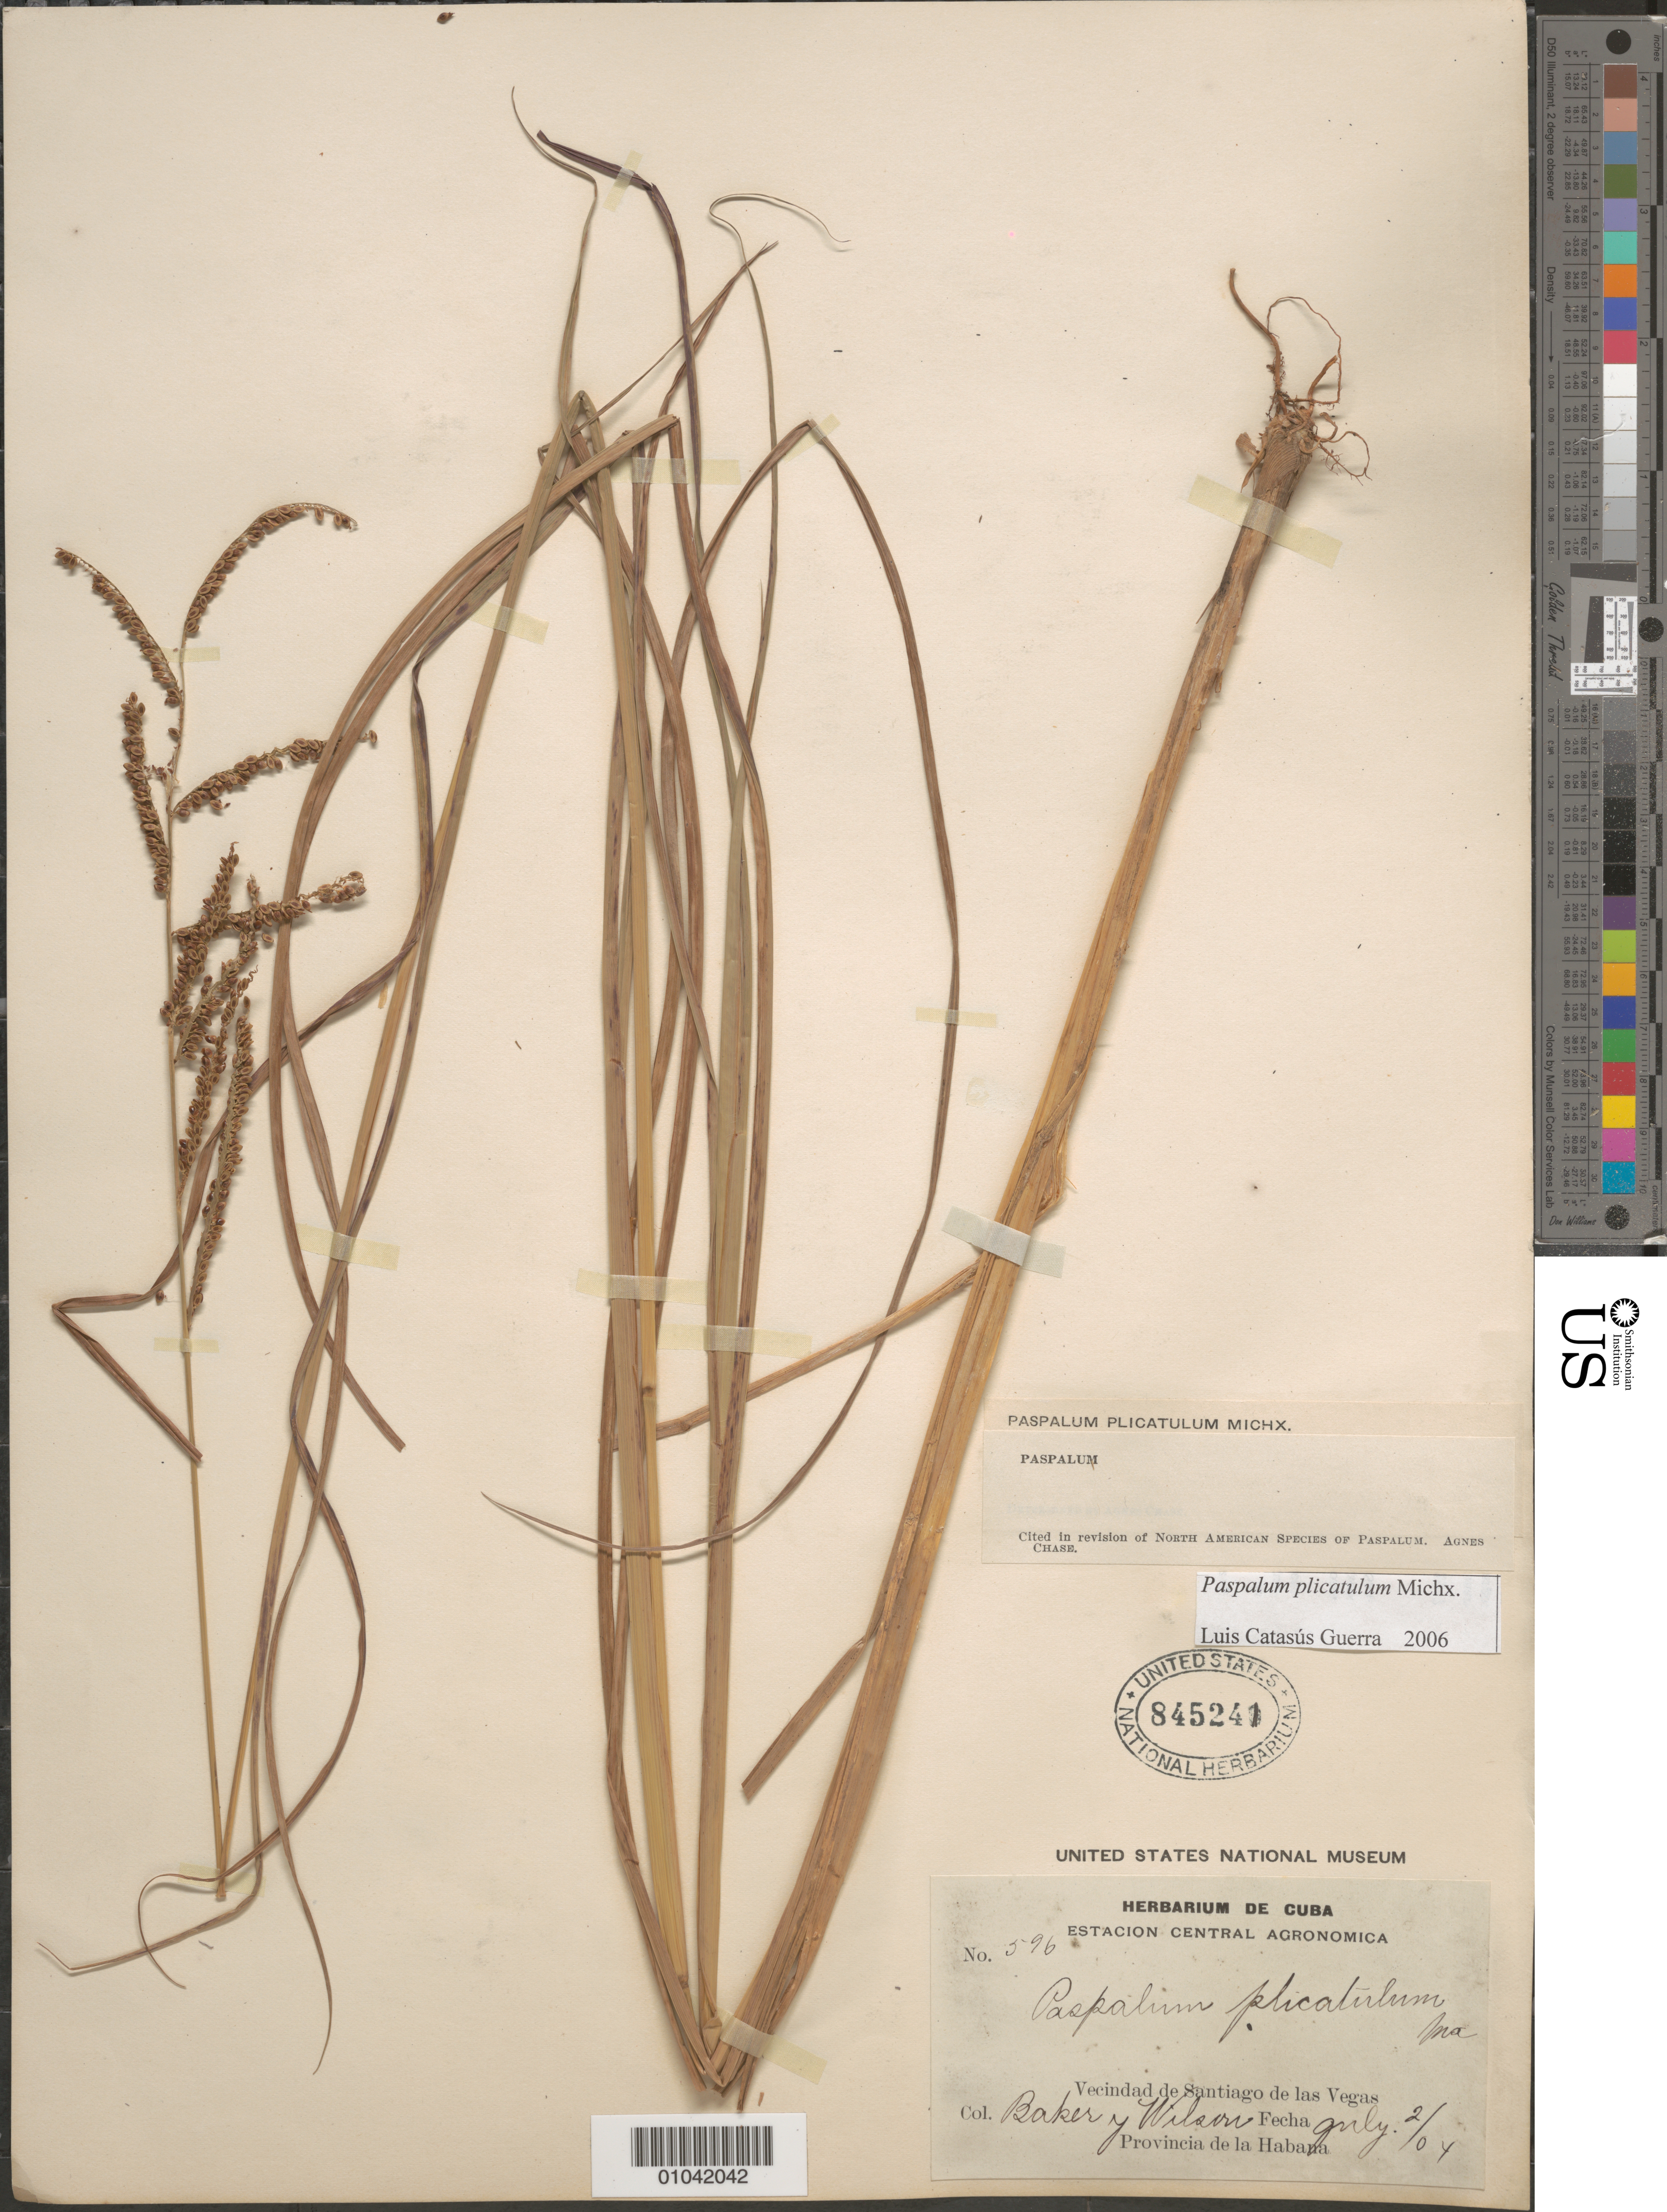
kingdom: Plantae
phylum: Tracheophyta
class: Liliopsida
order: Poales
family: Poaceae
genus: Paspalum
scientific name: Paspalum plicatulum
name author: Michx.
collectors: C. F. Baker & -- Wilson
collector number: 596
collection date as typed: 02 Jul 1904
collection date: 1904-07-02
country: Cuba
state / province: La Habana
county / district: Municipio Boyeros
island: Cuba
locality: Santiago de las Vegas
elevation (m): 97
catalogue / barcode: US 845241